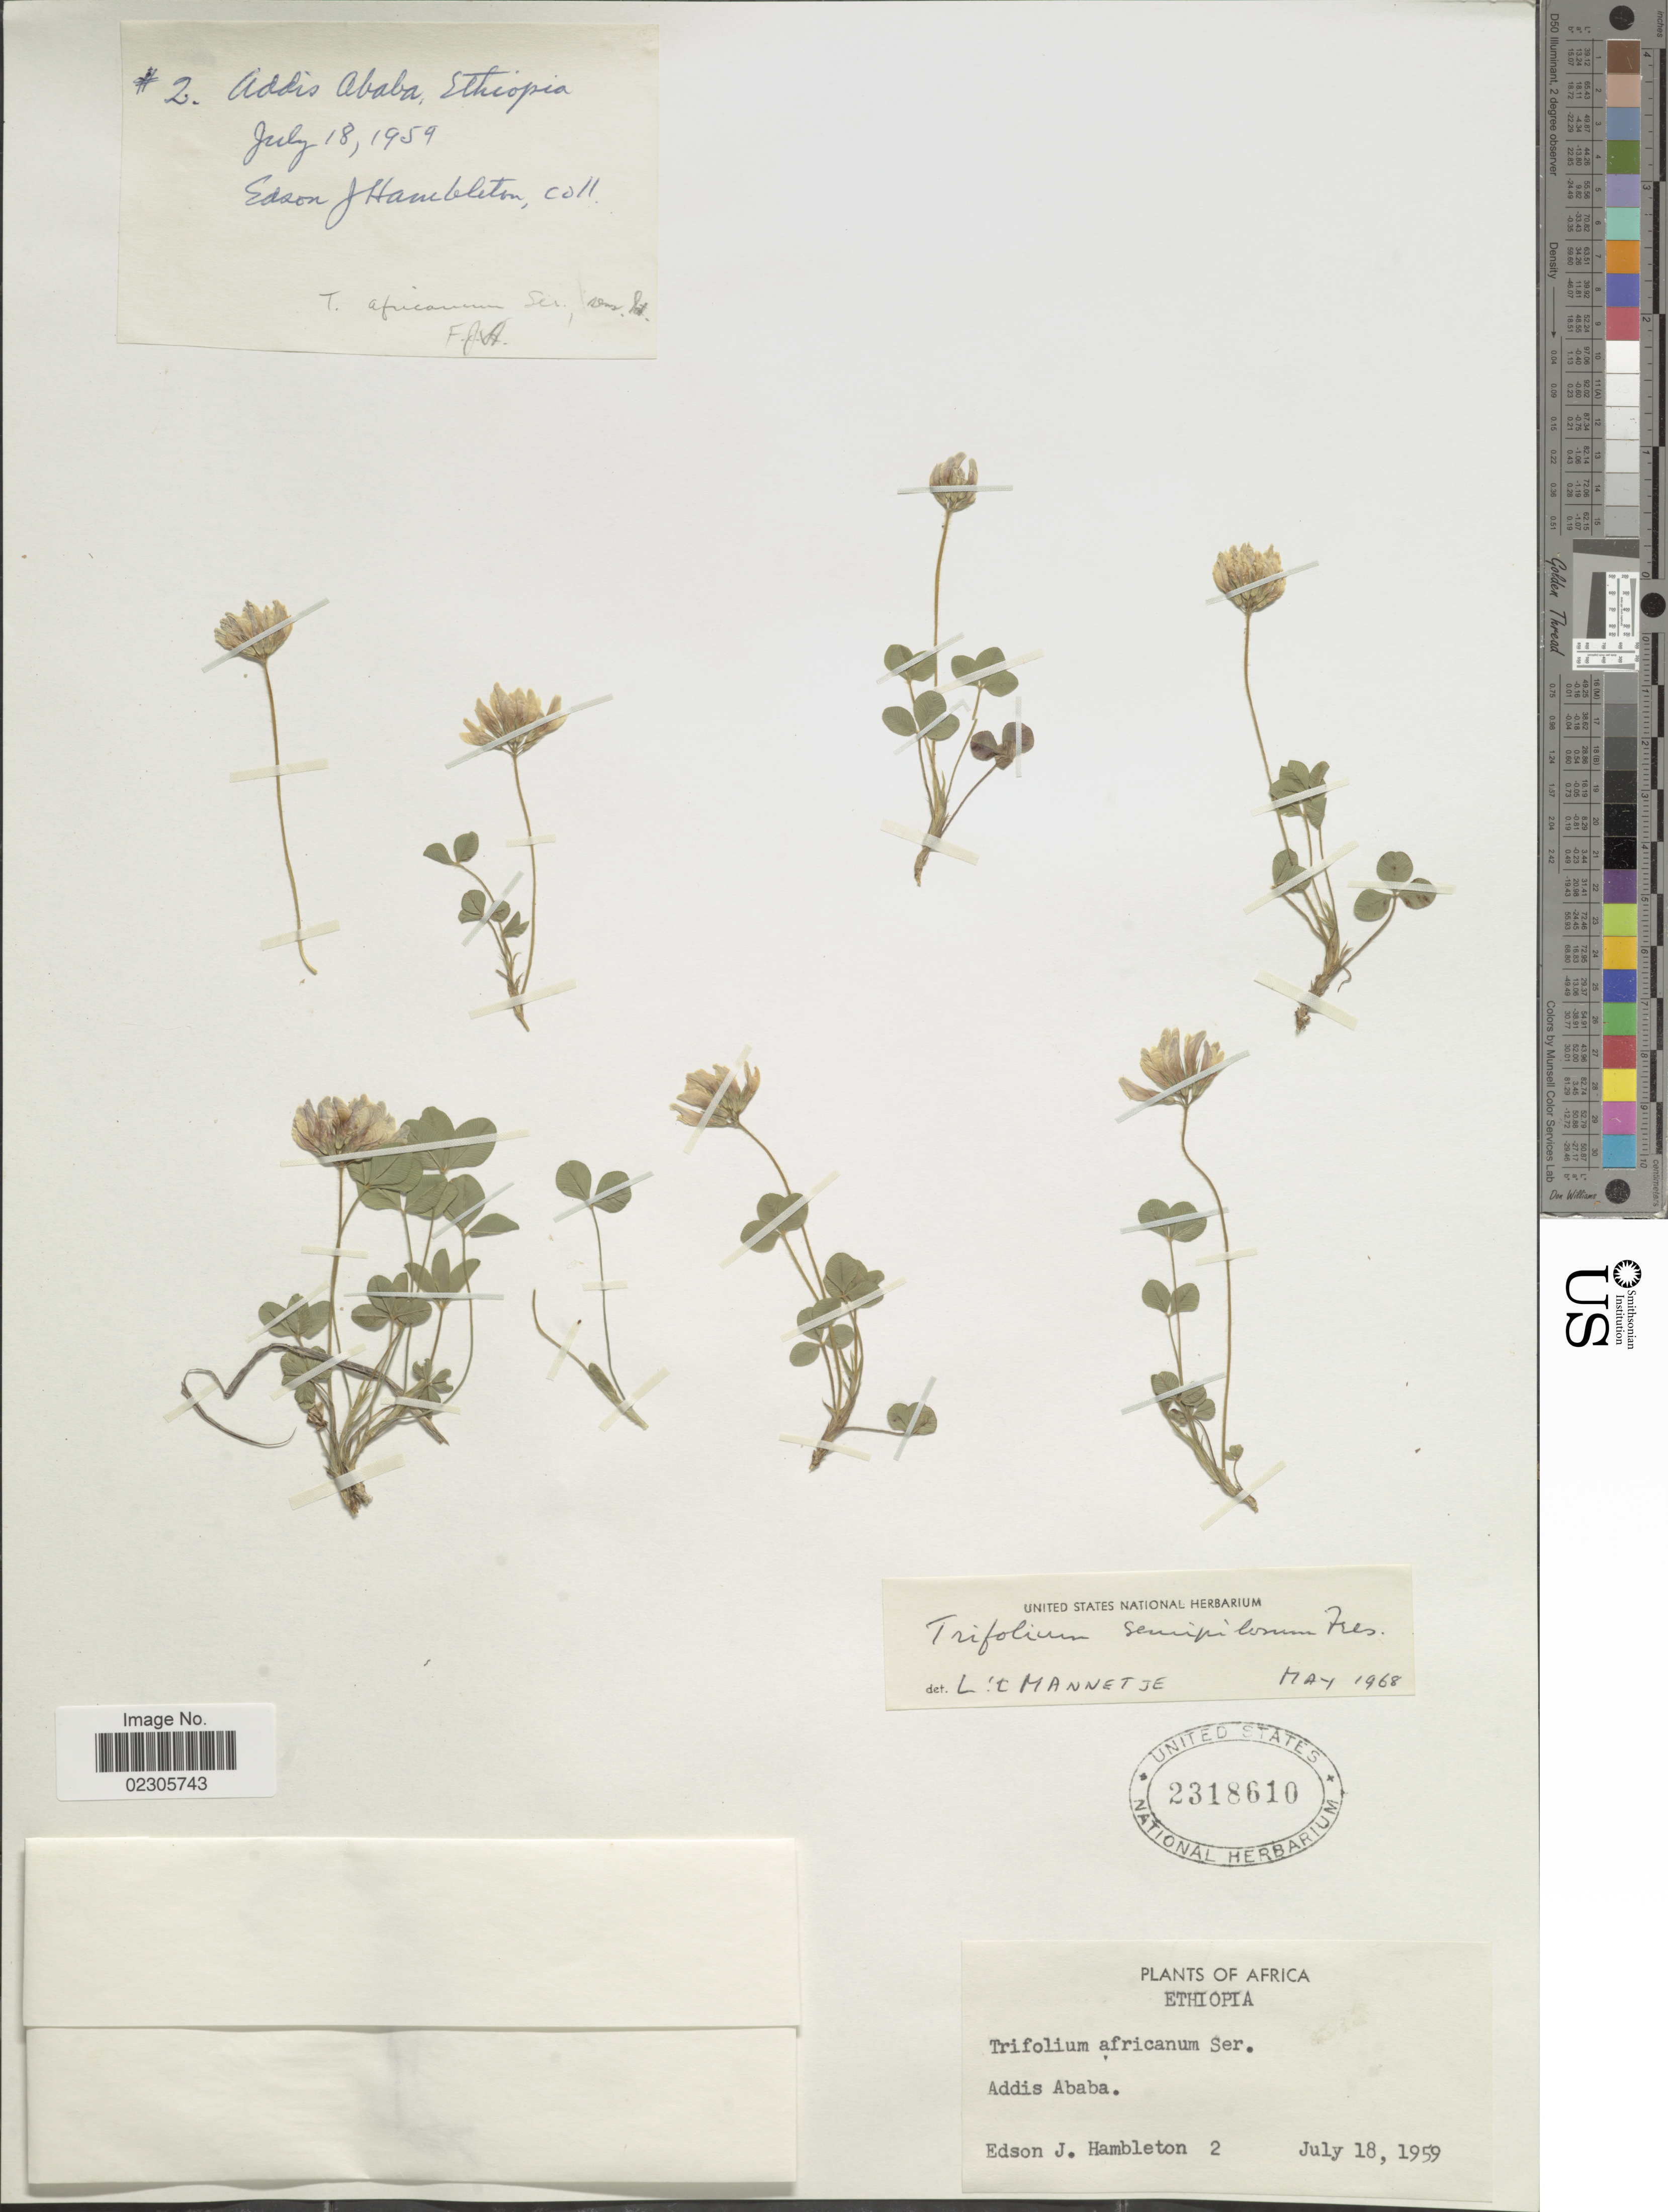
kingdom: Plantae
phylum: Tracheophyta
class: Magnoliopsida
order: Fabales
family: Fabaceae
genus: Trifolium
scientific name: Trifolium semipilosum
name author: Fresen.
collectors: E. Hambleton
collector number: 2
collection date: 1959-07-18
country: Ethiopia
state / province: Addis Ababa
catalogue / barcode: US 2318610